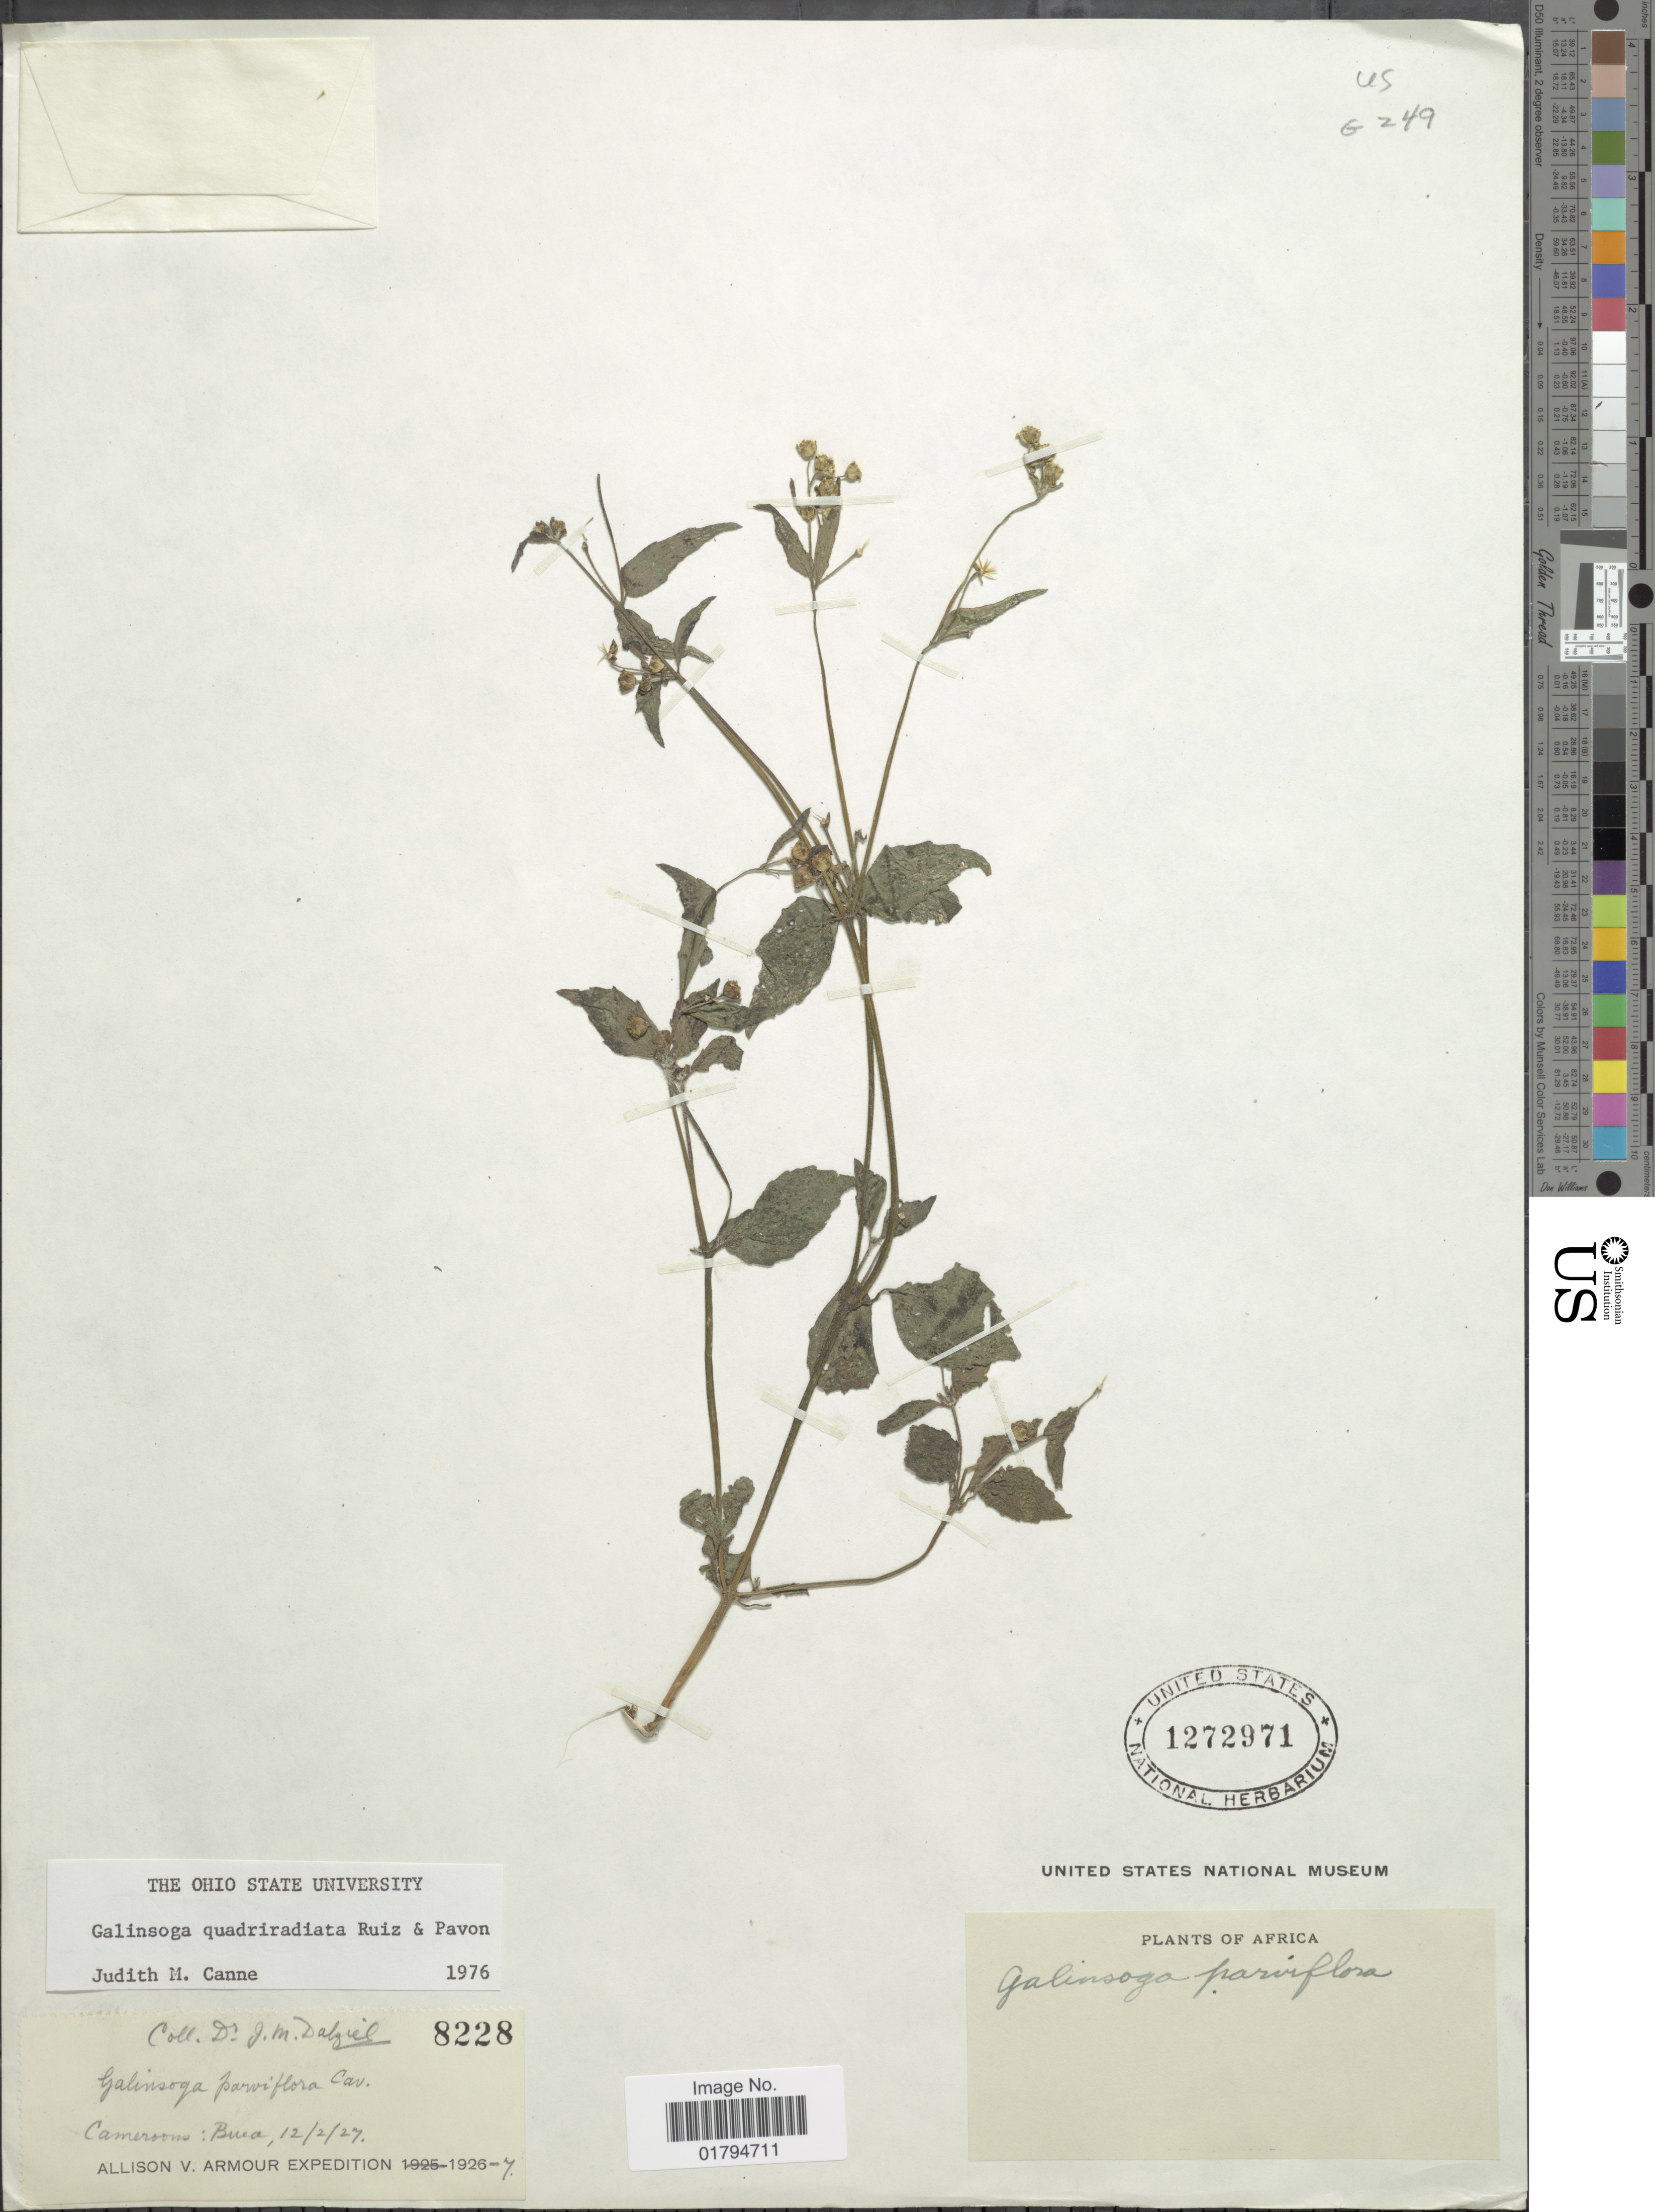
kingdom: Plantae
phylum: Tracheophyta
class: Magnoliopsida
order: Asterales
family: Asteraceae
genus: Galinsoga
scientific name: Galinsoga quadriradiata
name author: Ruiz & Pav.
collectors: J. Dalziel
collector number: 8228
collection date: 1926/1927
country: Cameroon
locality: Buea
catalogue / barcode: US 1272971